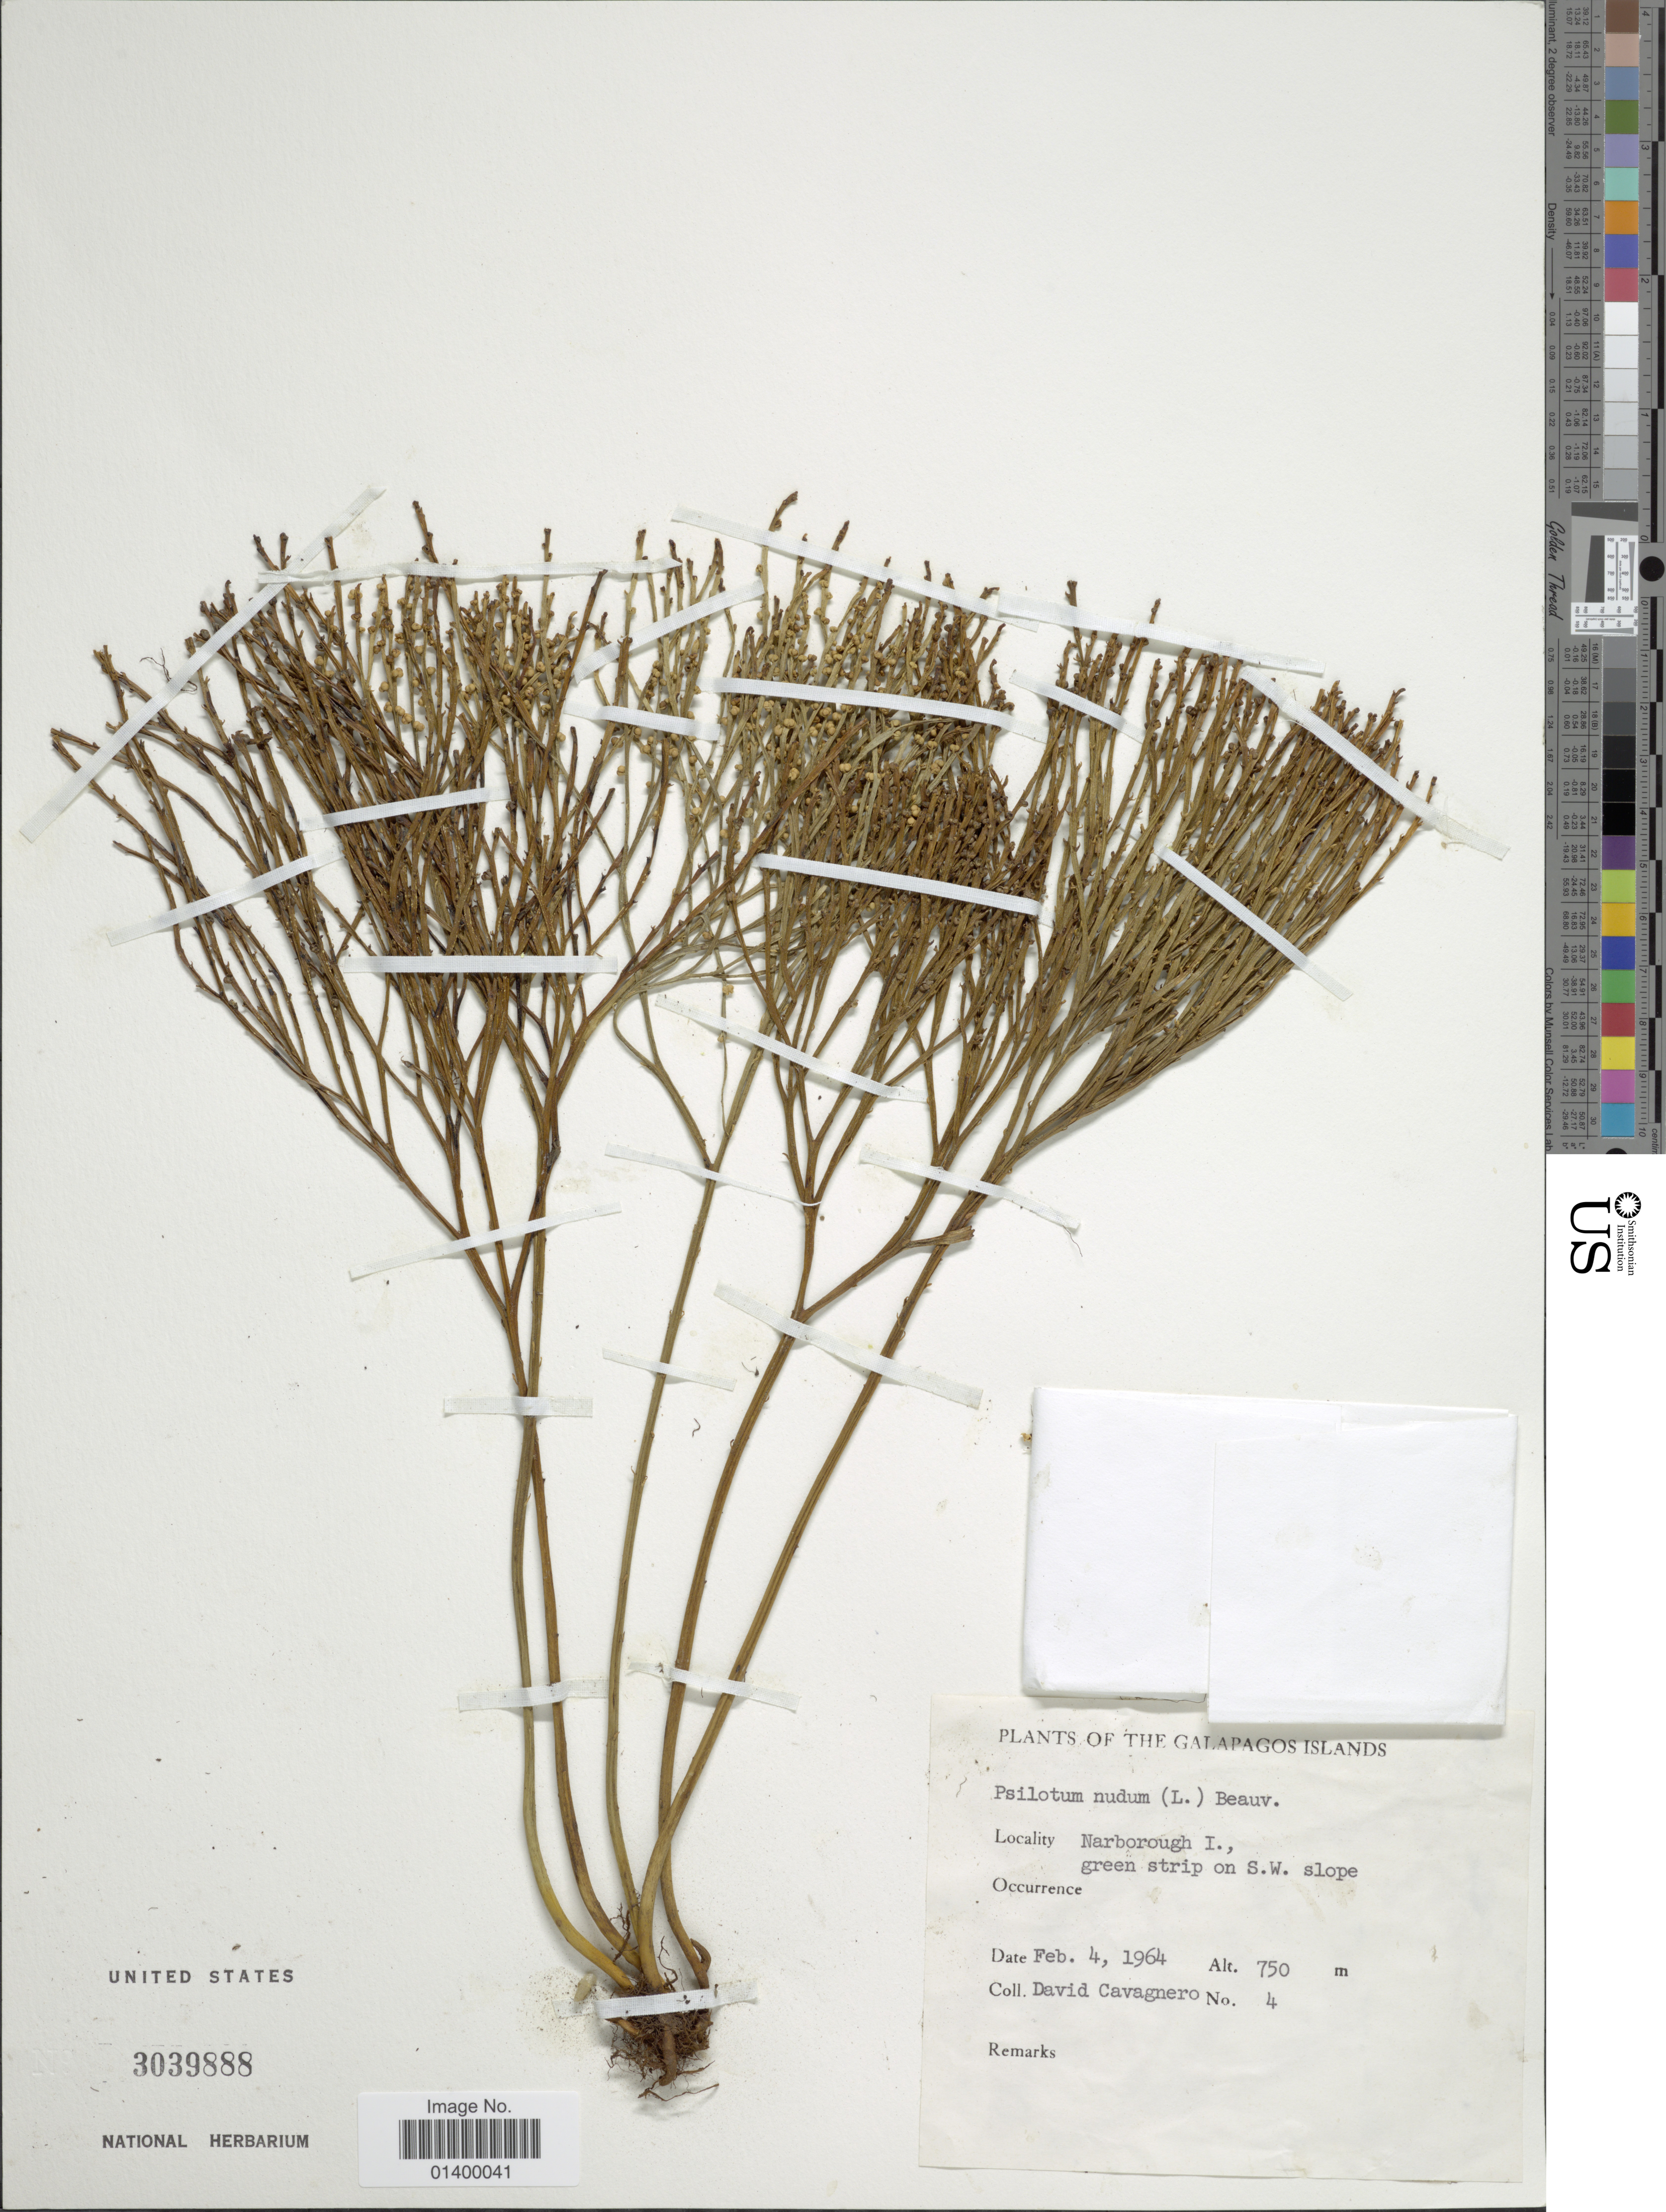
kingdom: Plantae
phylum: Tracheophyta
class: Polypodiopsida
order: Psilotales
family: Psilotaceae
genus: Psilotum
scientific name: Psilotum nudum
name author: (L.) P. Beauv.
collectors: D. Cavagnero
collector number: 4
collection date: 1964-02-04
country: Ecuador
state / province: Colón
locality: Galapagos Islands. Narborough I., green strip on S.W. slope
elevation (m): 750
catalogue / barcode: US 3039888